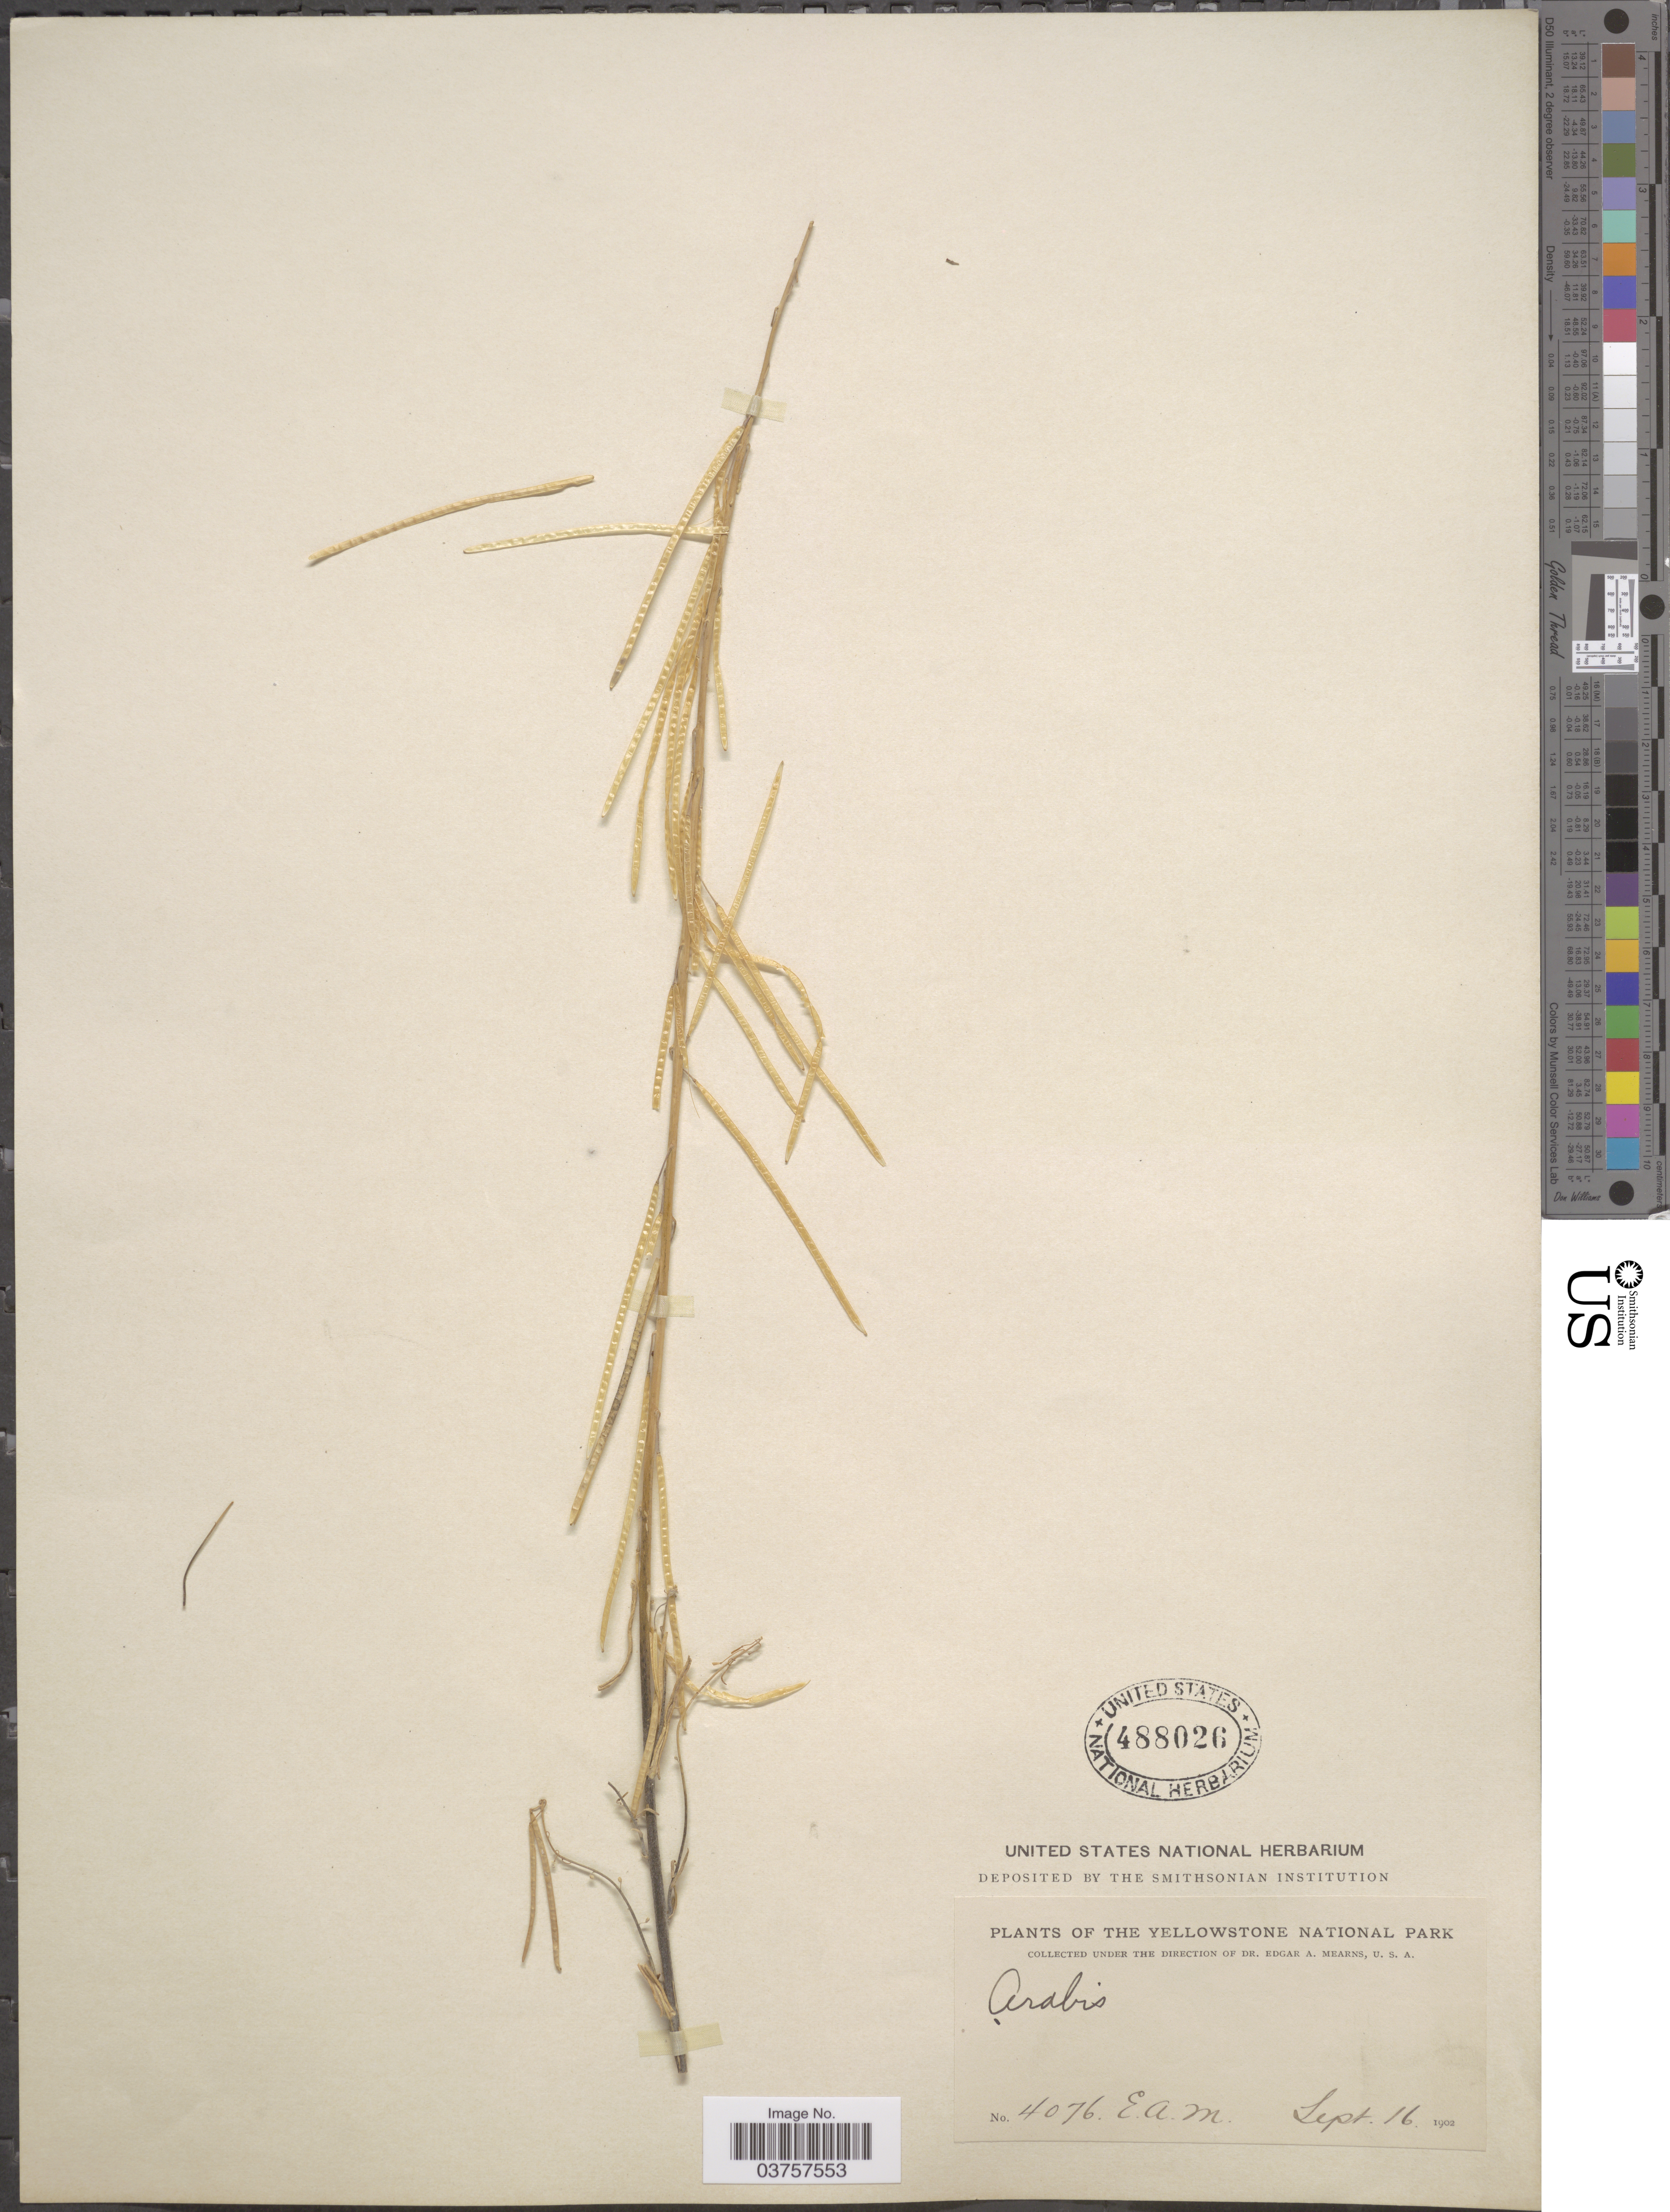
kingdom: Plantae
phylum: Tracheophyta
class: Magnoliopsida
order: Brassicales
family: Brassicaceae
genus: Arabis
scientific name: Arabis holboellii var. retrofracta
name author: Rydb.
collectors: E. A. Mearns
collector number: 4076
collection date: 1902-09-16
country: United States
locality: The Yellowstone National Park.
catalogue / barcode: US 488026